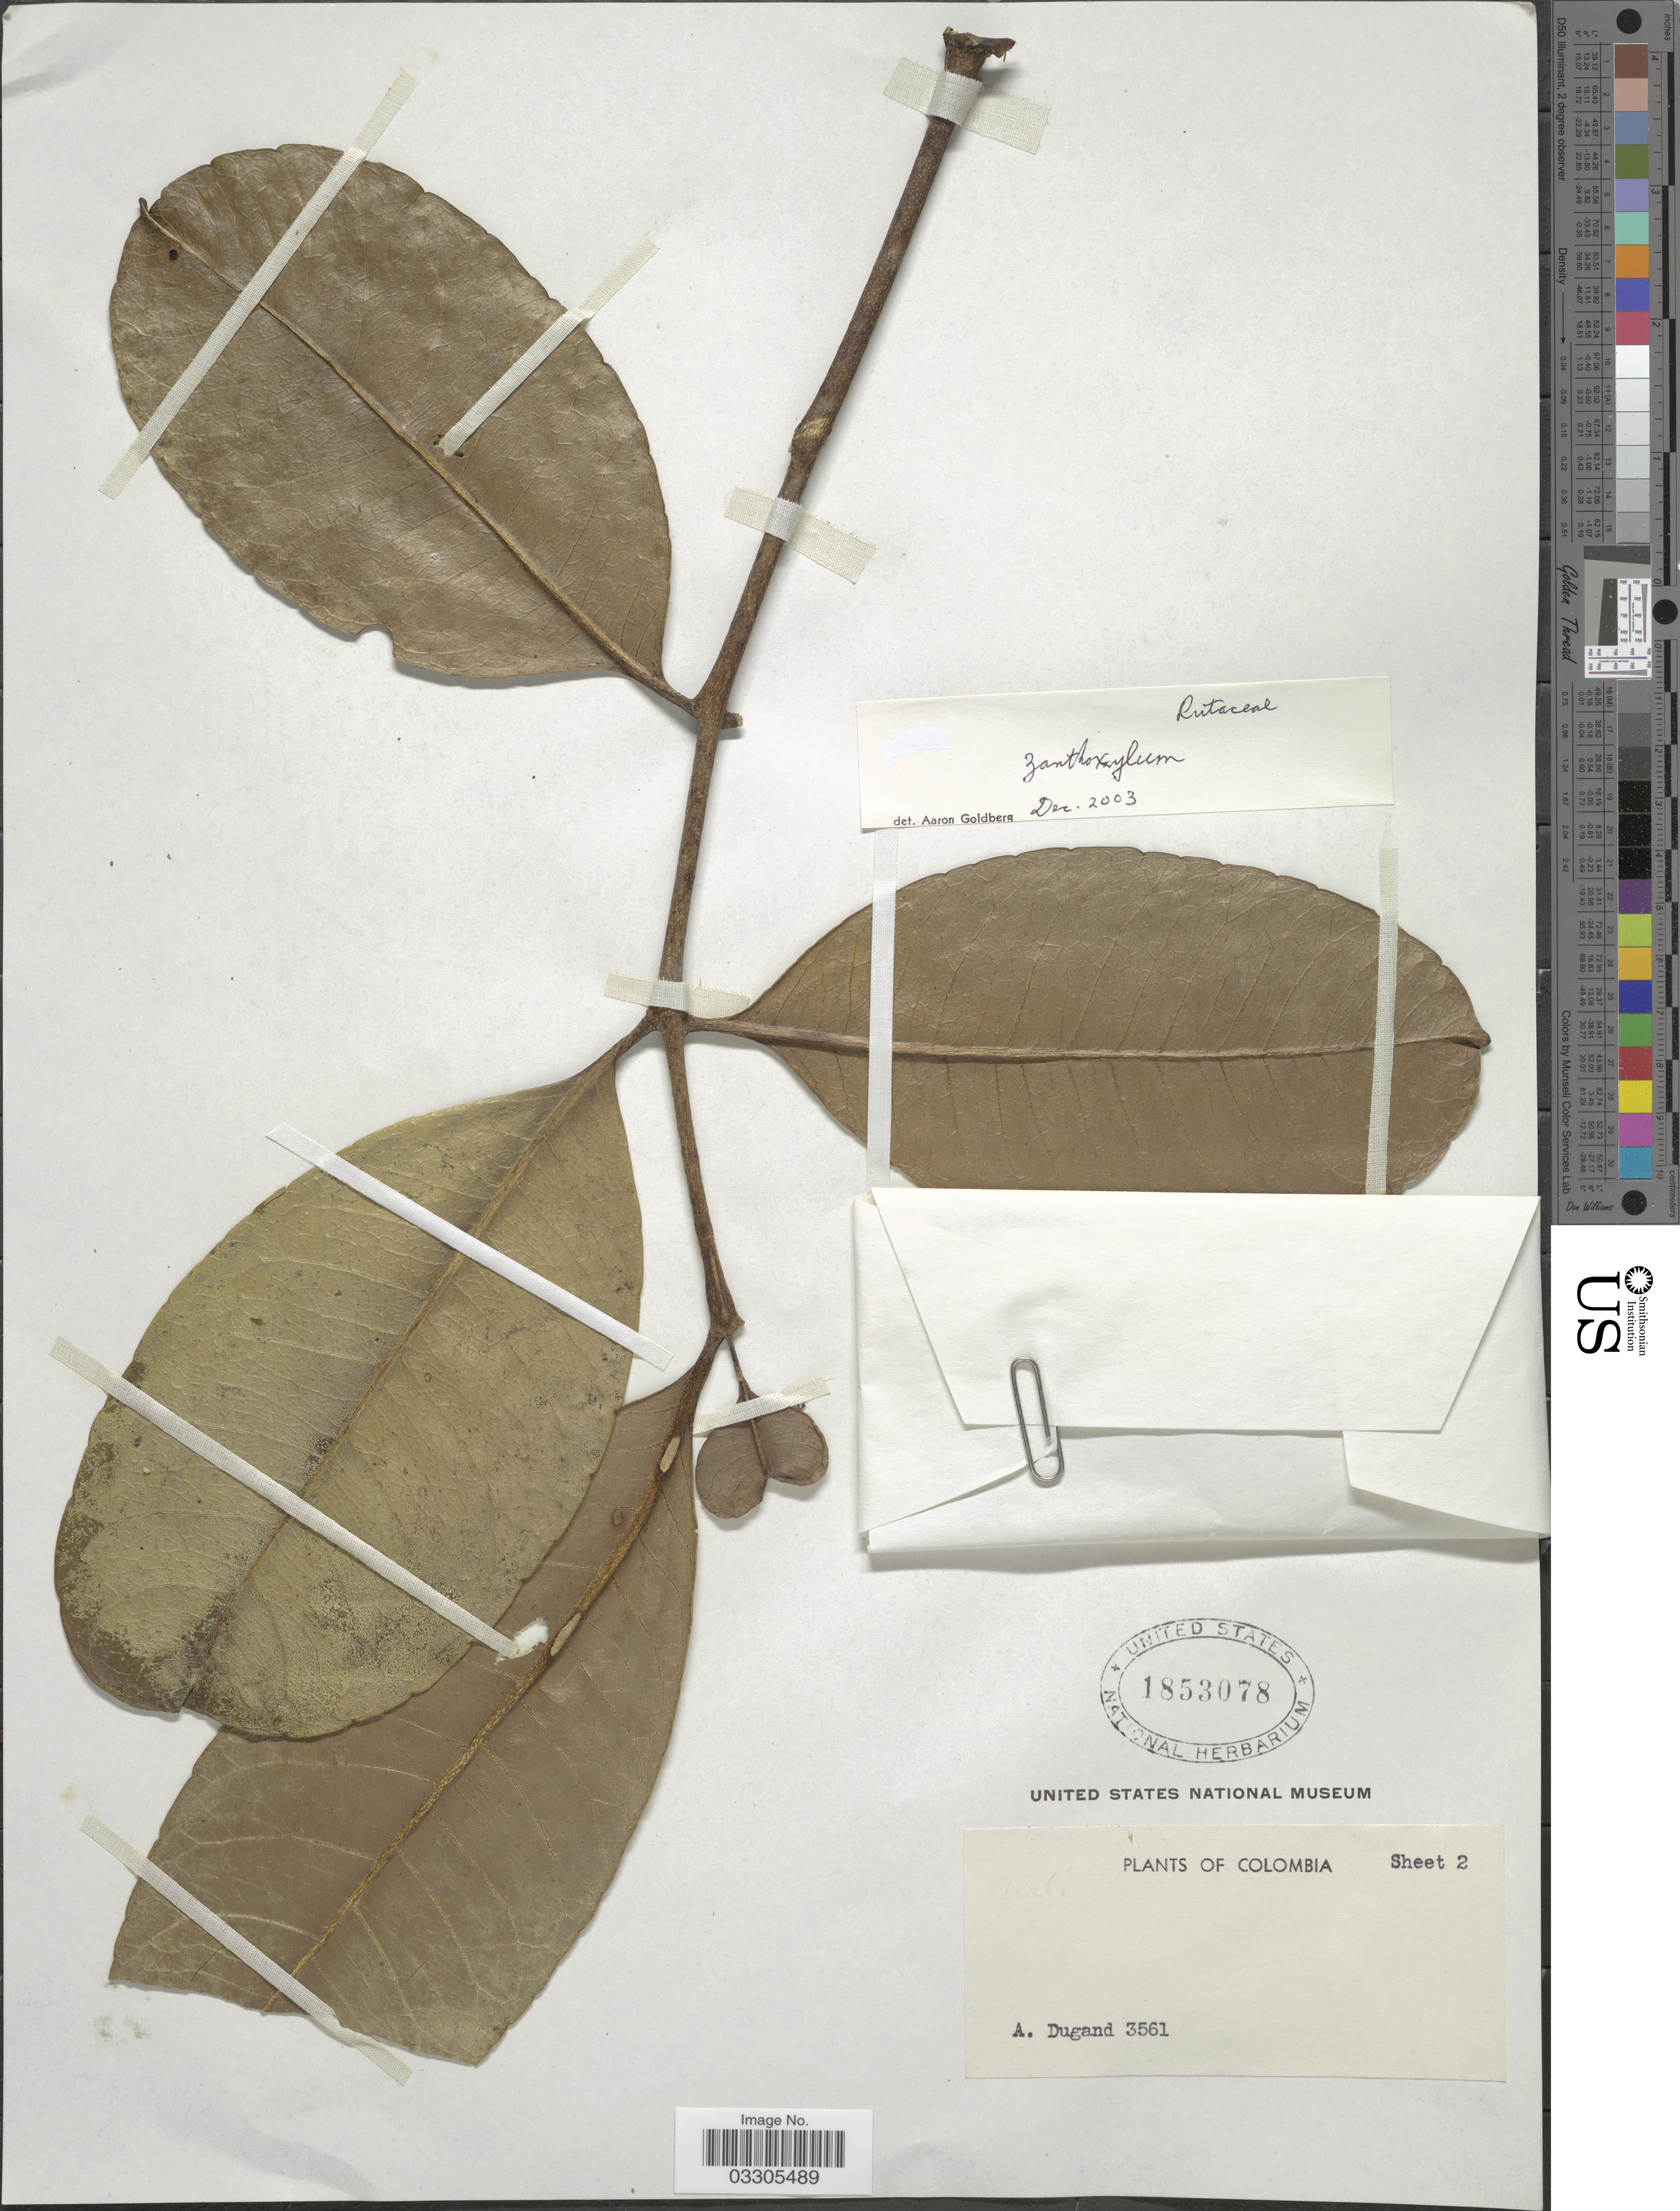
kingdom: Plantae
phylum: Tracheophyta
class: Magnoliopsida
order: Sapindales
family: Rutaceae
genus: Zanthoxylum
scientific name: Zanthoxylum quinduense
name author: Tul.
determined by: Londoño-Echeverri, Y.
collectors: A. Dugand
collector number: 3561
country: Colombia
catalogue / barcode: US 1853078